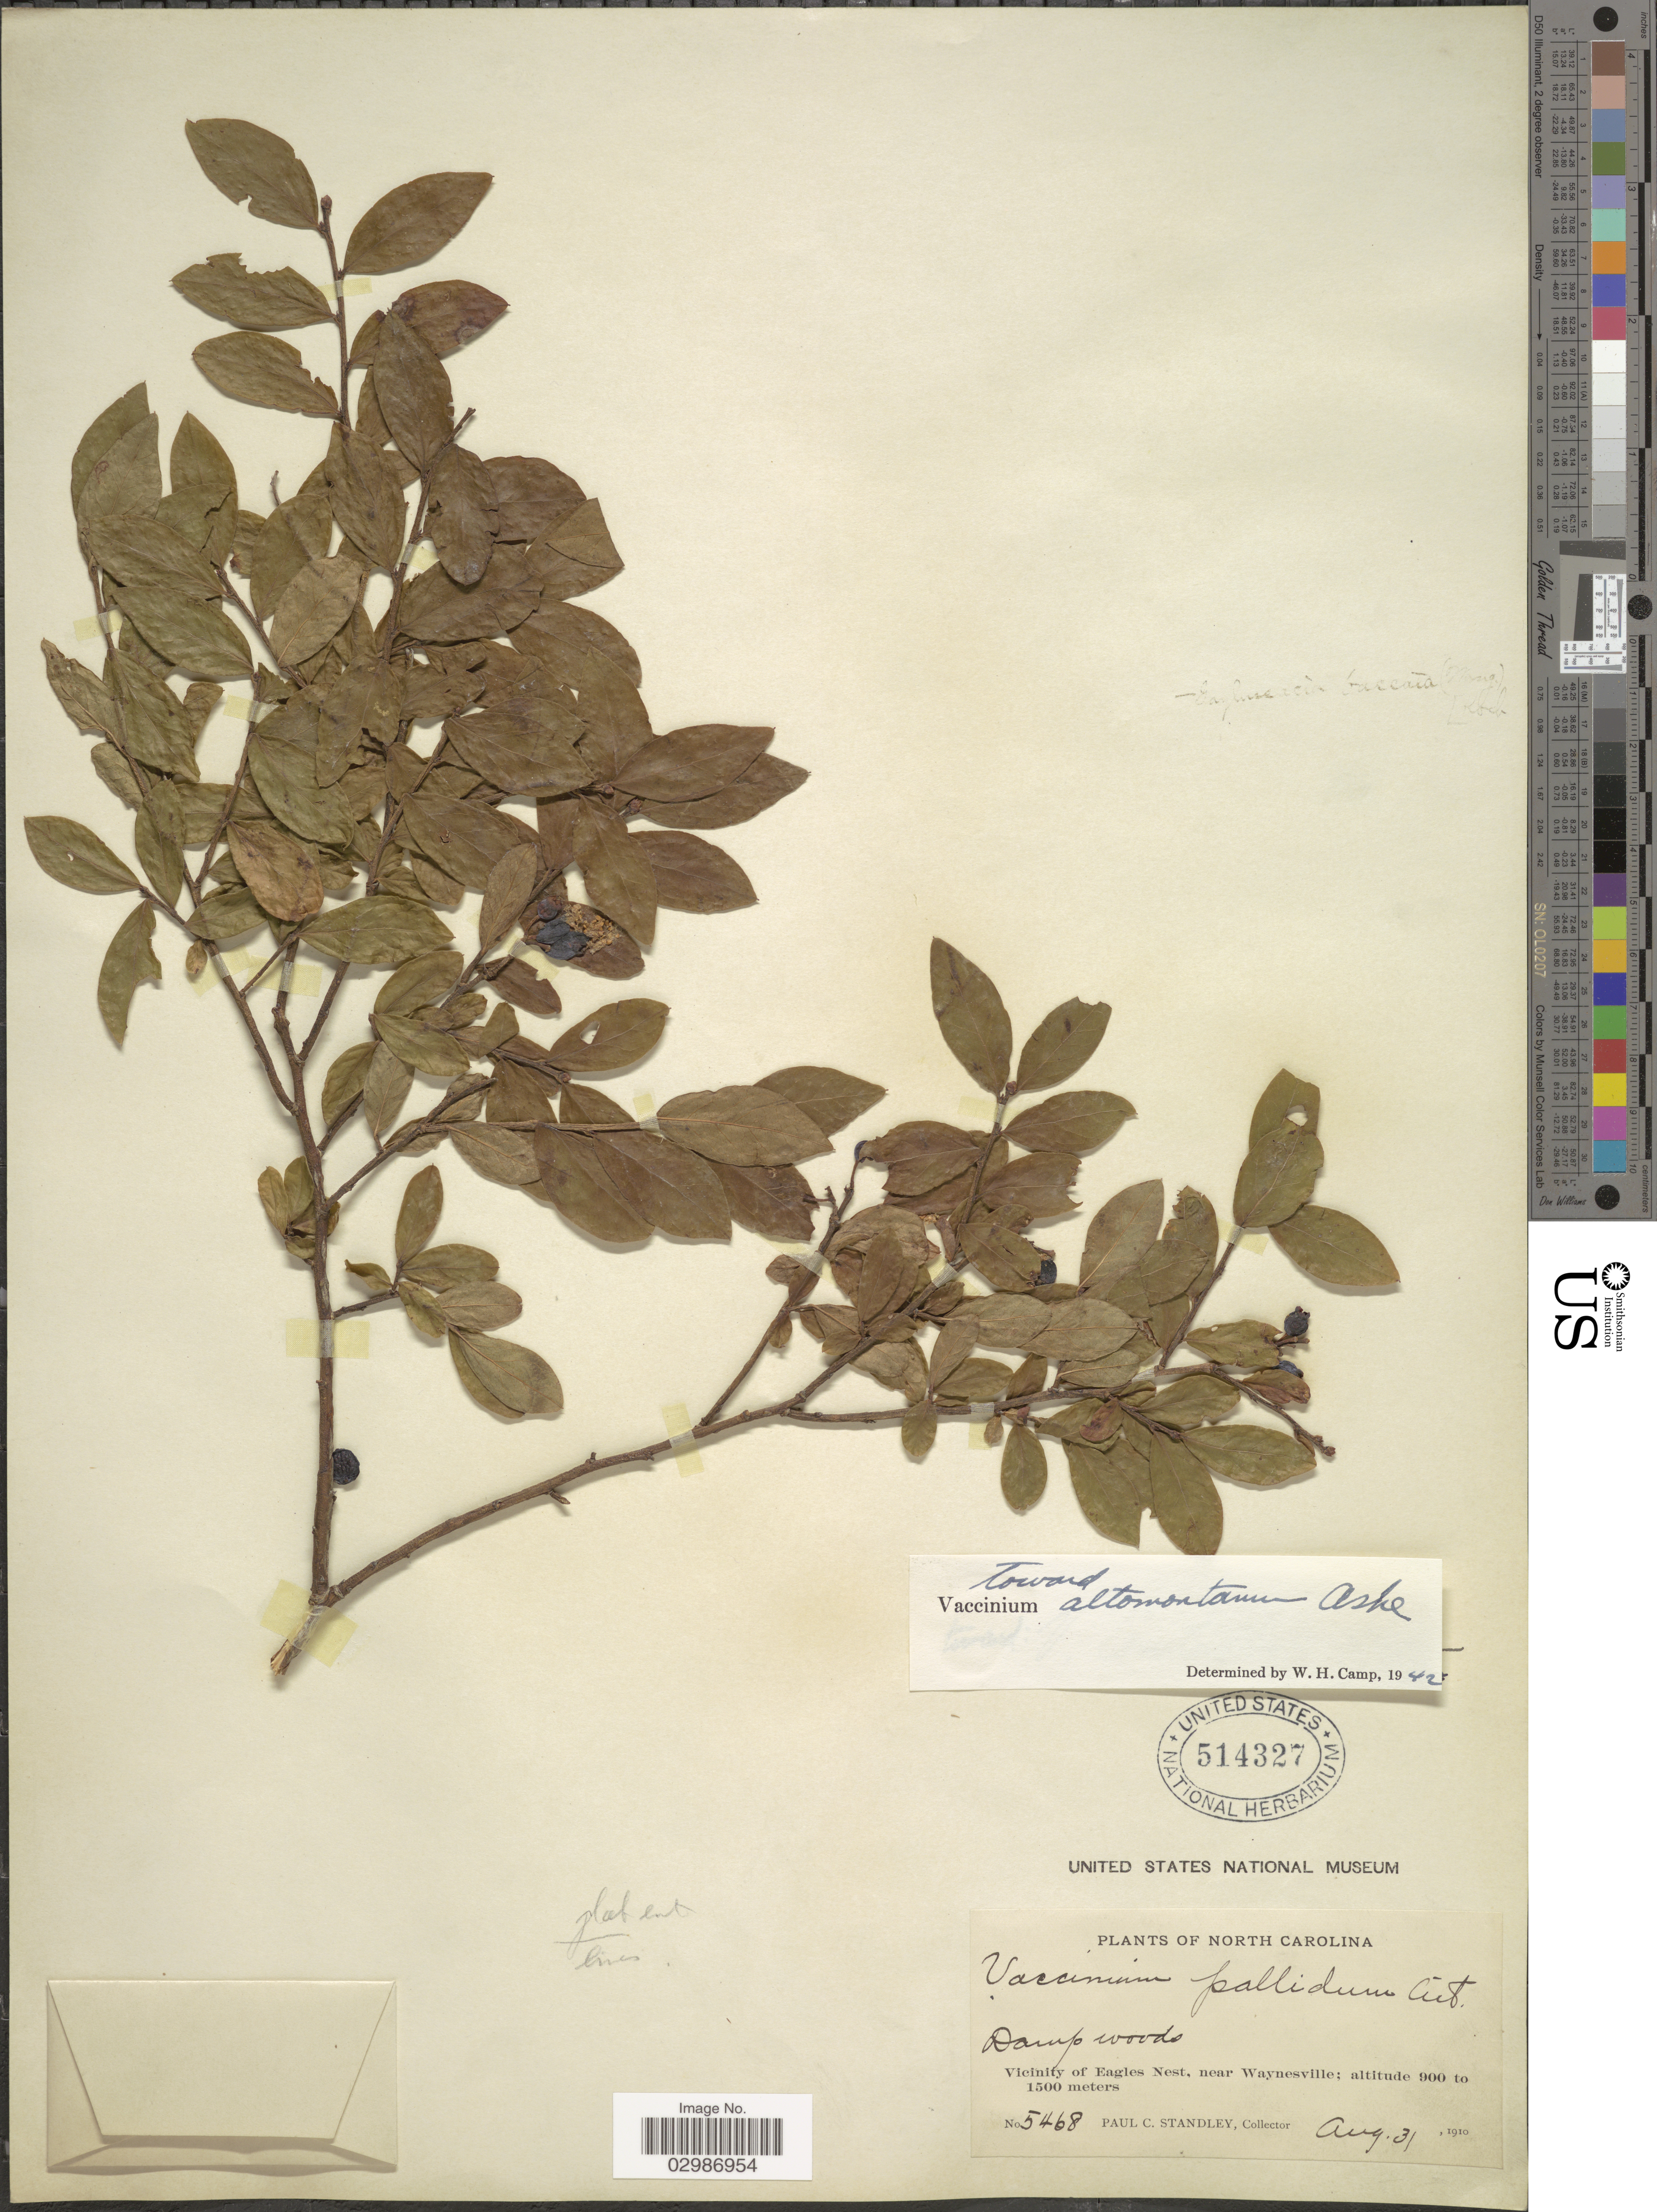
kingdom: Plantae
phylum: Tracheophyta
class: Magnoliopsida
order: Ericales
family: Ericaceae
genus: Vaccinium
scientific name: Vaccinium altomontanum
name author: Ashe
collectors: P. C. Standley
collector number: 5468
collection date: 1910-08-31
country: United States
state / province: North Carolina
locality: Vicinity of Eagles Nest, near Waynesville.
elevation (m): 900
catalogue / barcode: US 514327